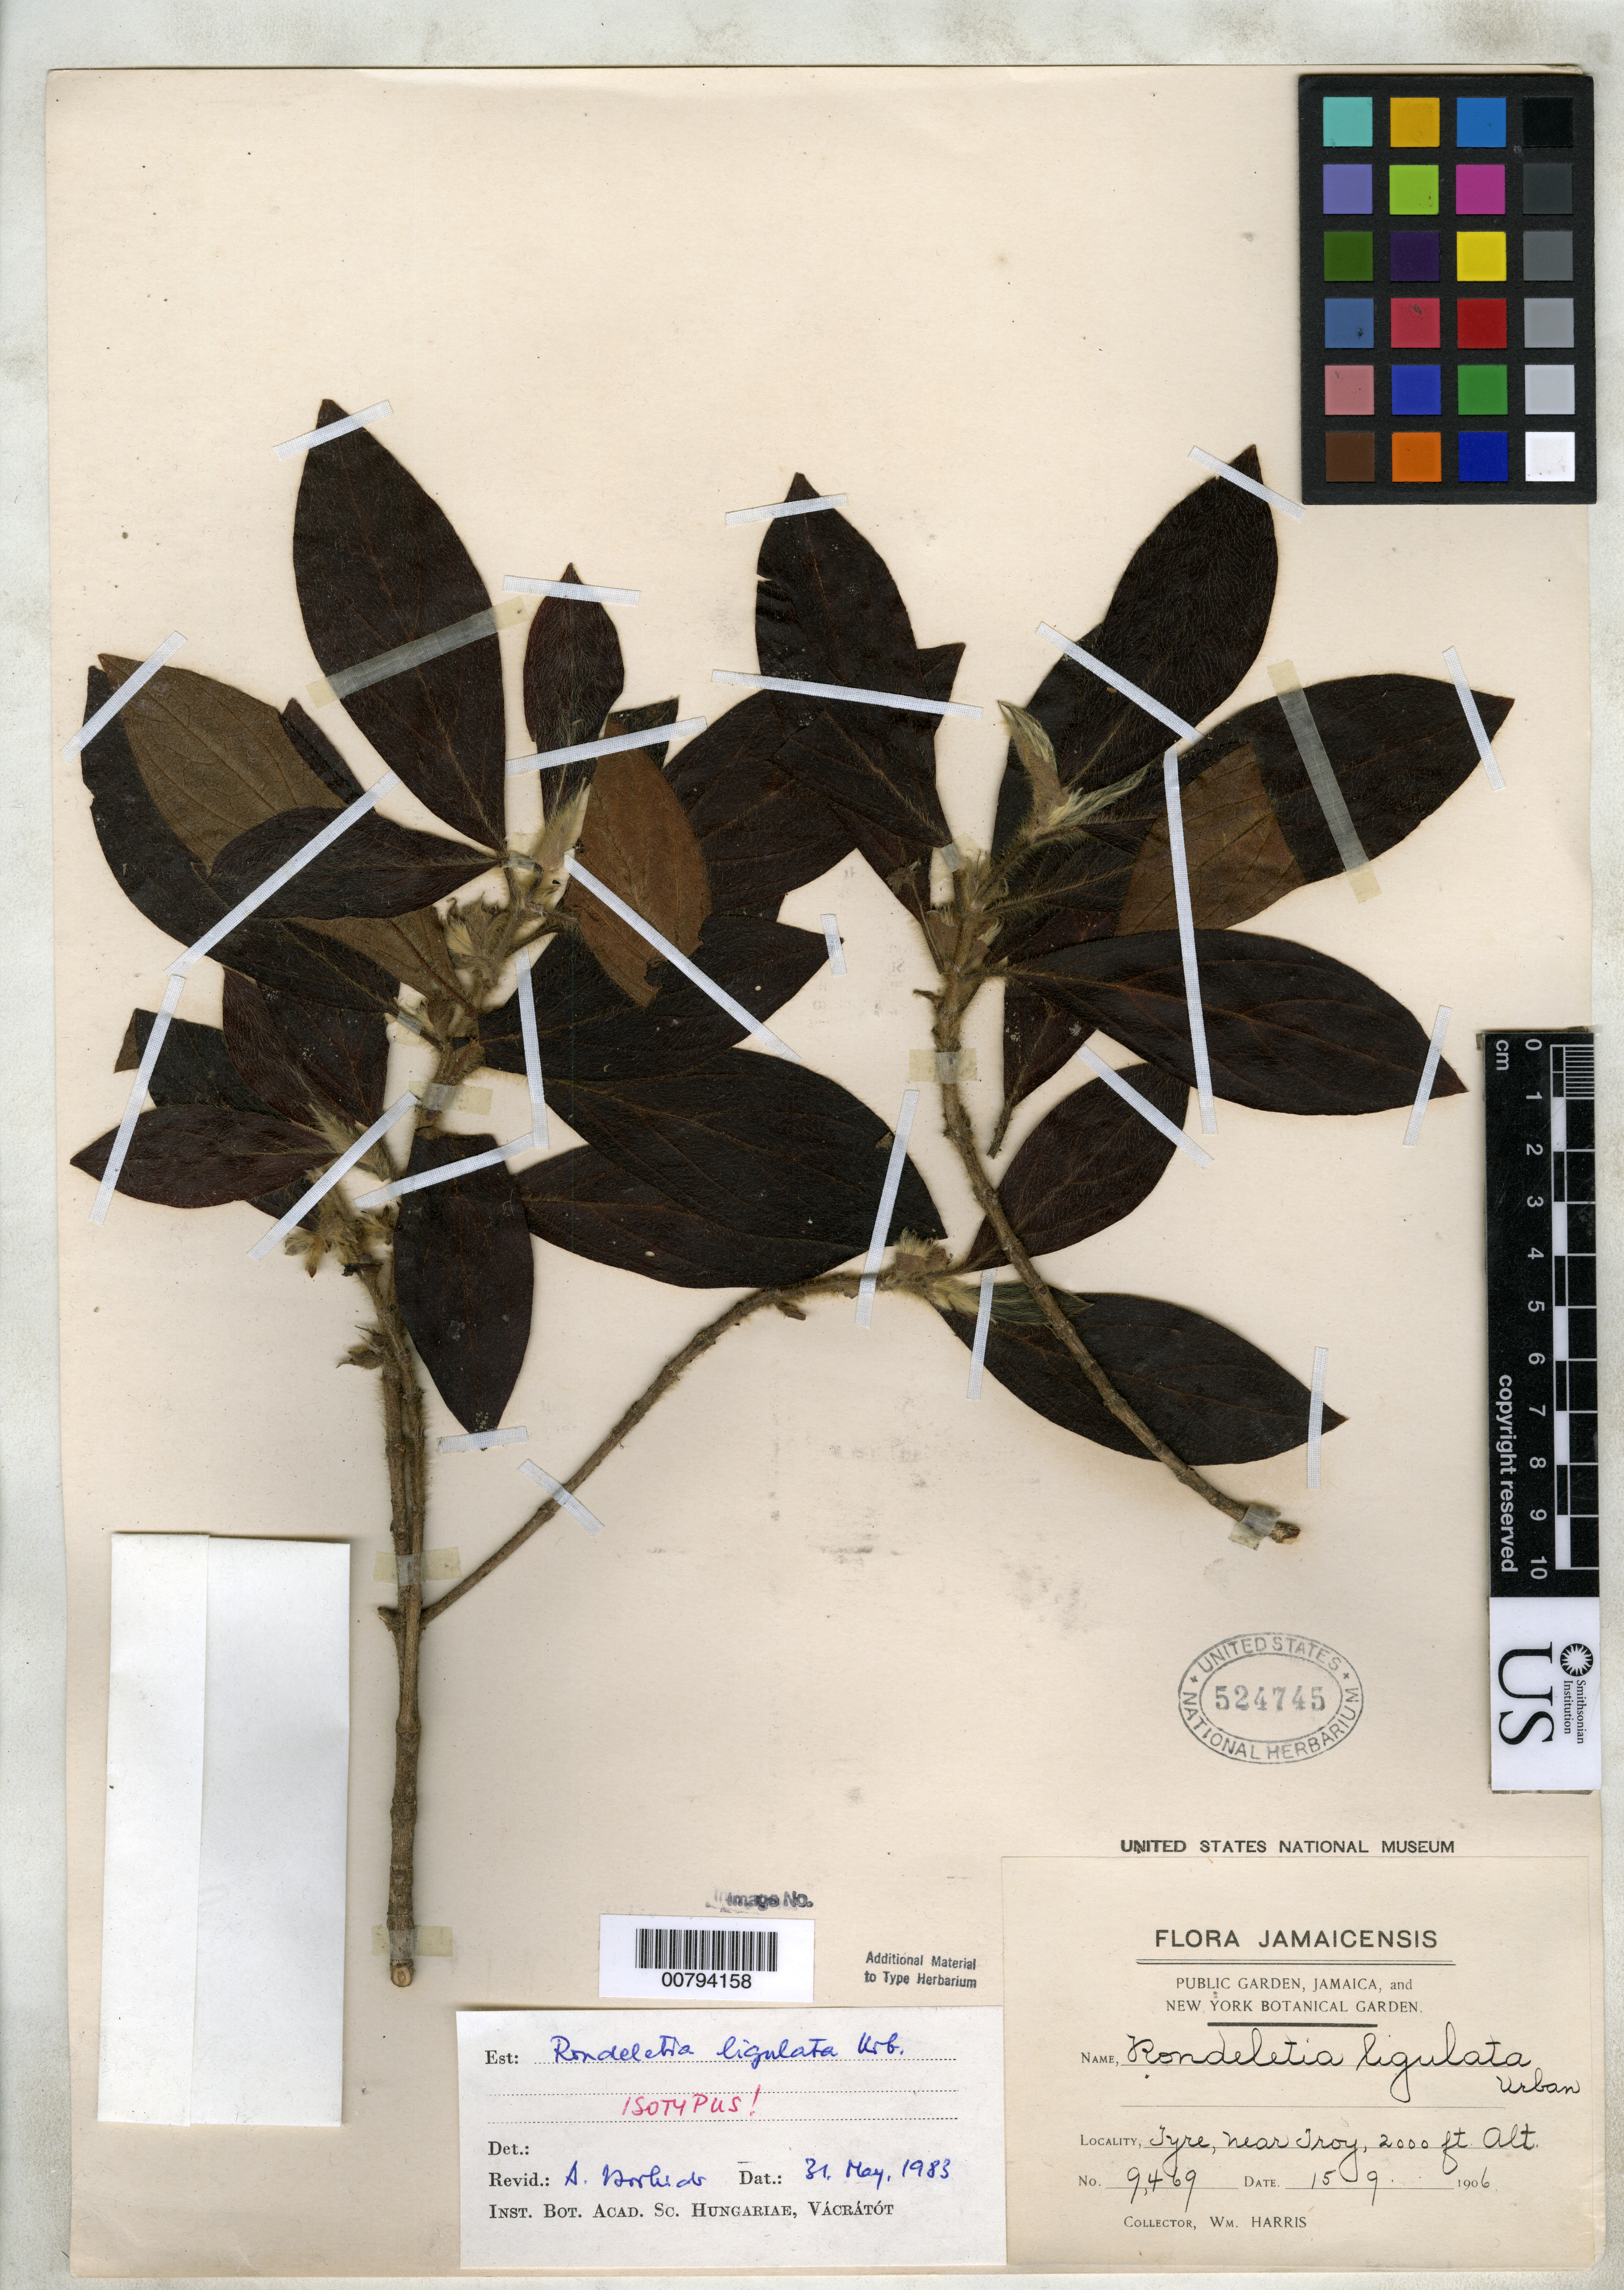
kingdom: Plantae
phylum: Tracheophyta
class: Magnoliopsida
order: Gentianales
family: Rubiaceae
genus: Rondeletia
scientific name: Rondeletia ligulata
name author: Urb.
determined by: Borhidi, Attila L.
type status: Syntype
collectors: W. Harris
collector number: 9469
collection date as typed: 15 Sep 1906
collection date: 1906-09-15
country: Jamaica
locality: Tyre near Troy.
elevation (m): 610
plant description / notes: Specimen annotated by A. Borhidi (1983) as "isotypus".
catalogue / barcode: US 524745